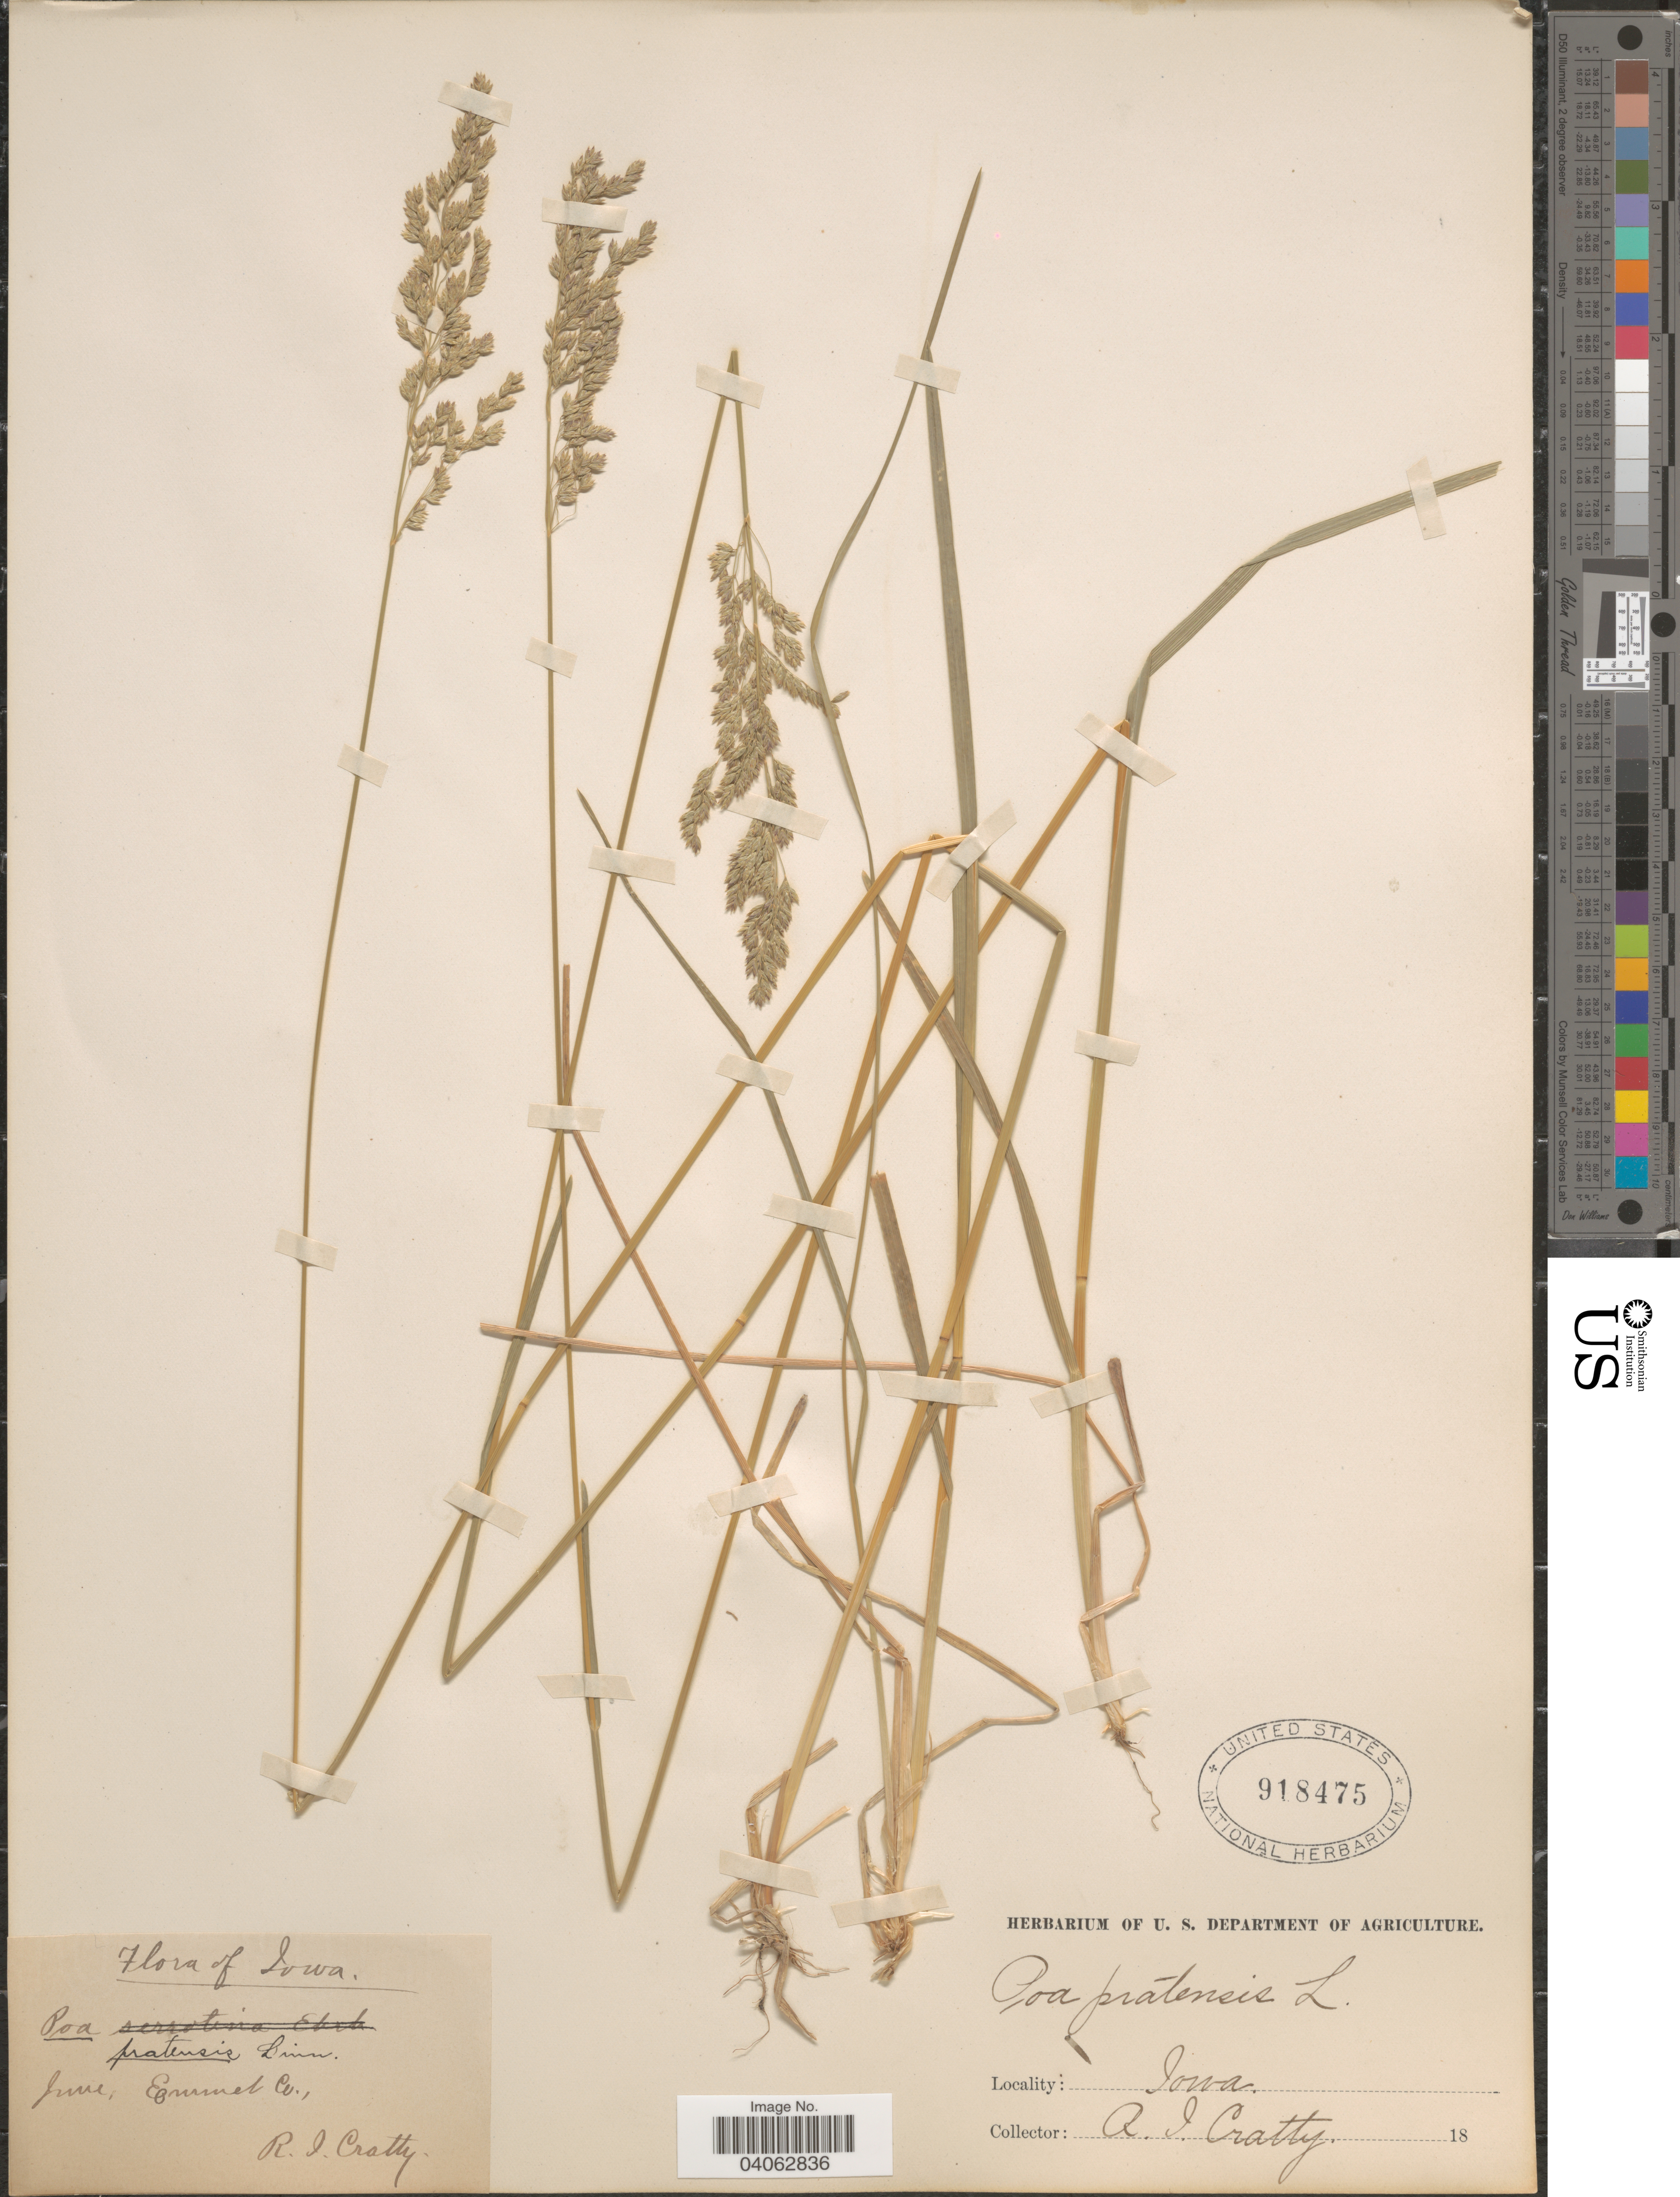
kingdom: Plantae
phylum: Tracheophyta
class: Liliopsida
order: Poales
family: Poaceae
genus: Poa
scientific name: Poa pratensis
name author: L.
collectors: R. Cratty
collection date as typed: June 18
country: United States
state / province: Iowa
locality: Emmet Co.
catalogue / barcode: US 918475